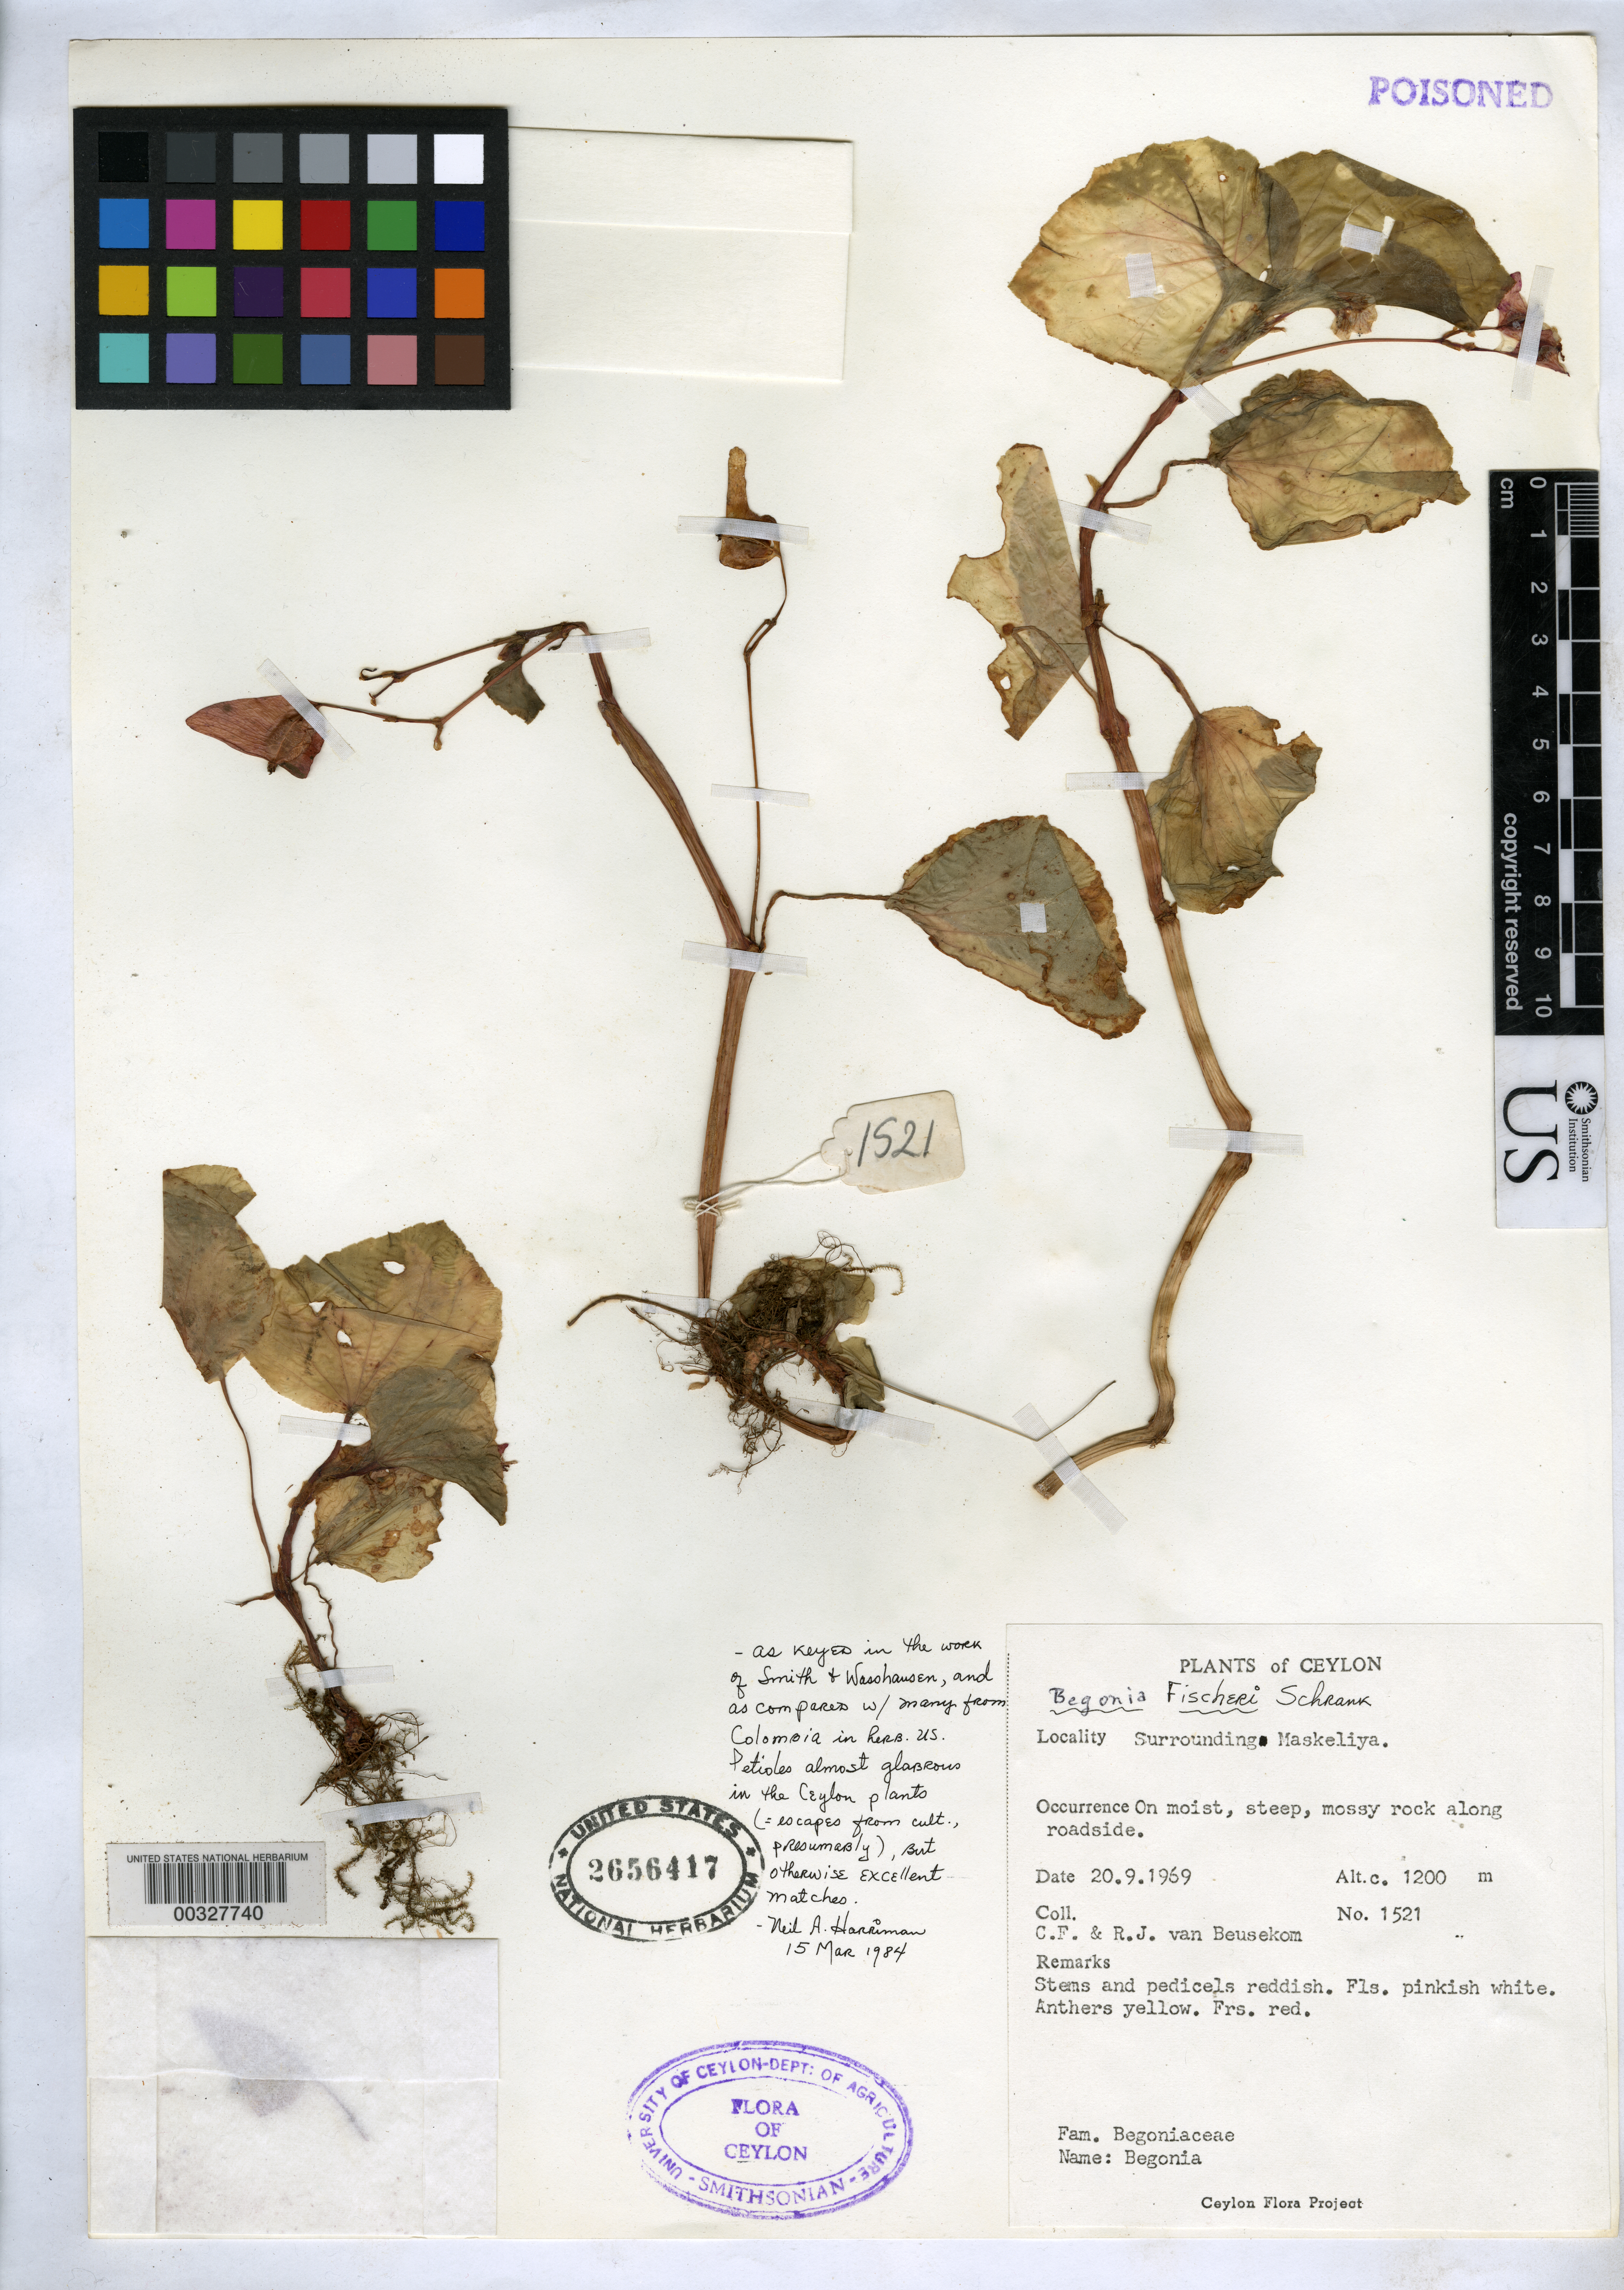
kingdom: Plantae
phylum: Tracheophyta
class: Magnoliopsida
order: Cucurbitales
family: Begoniaceae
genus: Begonia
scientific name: Begonia fischeri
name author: Schrank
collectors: C. F. Beusekom & R. Beusekom-Osinga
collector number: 1521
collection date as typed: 20 Sep 1969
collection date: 1969-09-20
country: Sri Lanka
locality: Surrounding maskeliya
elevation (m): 1200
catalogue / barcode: US 2656417